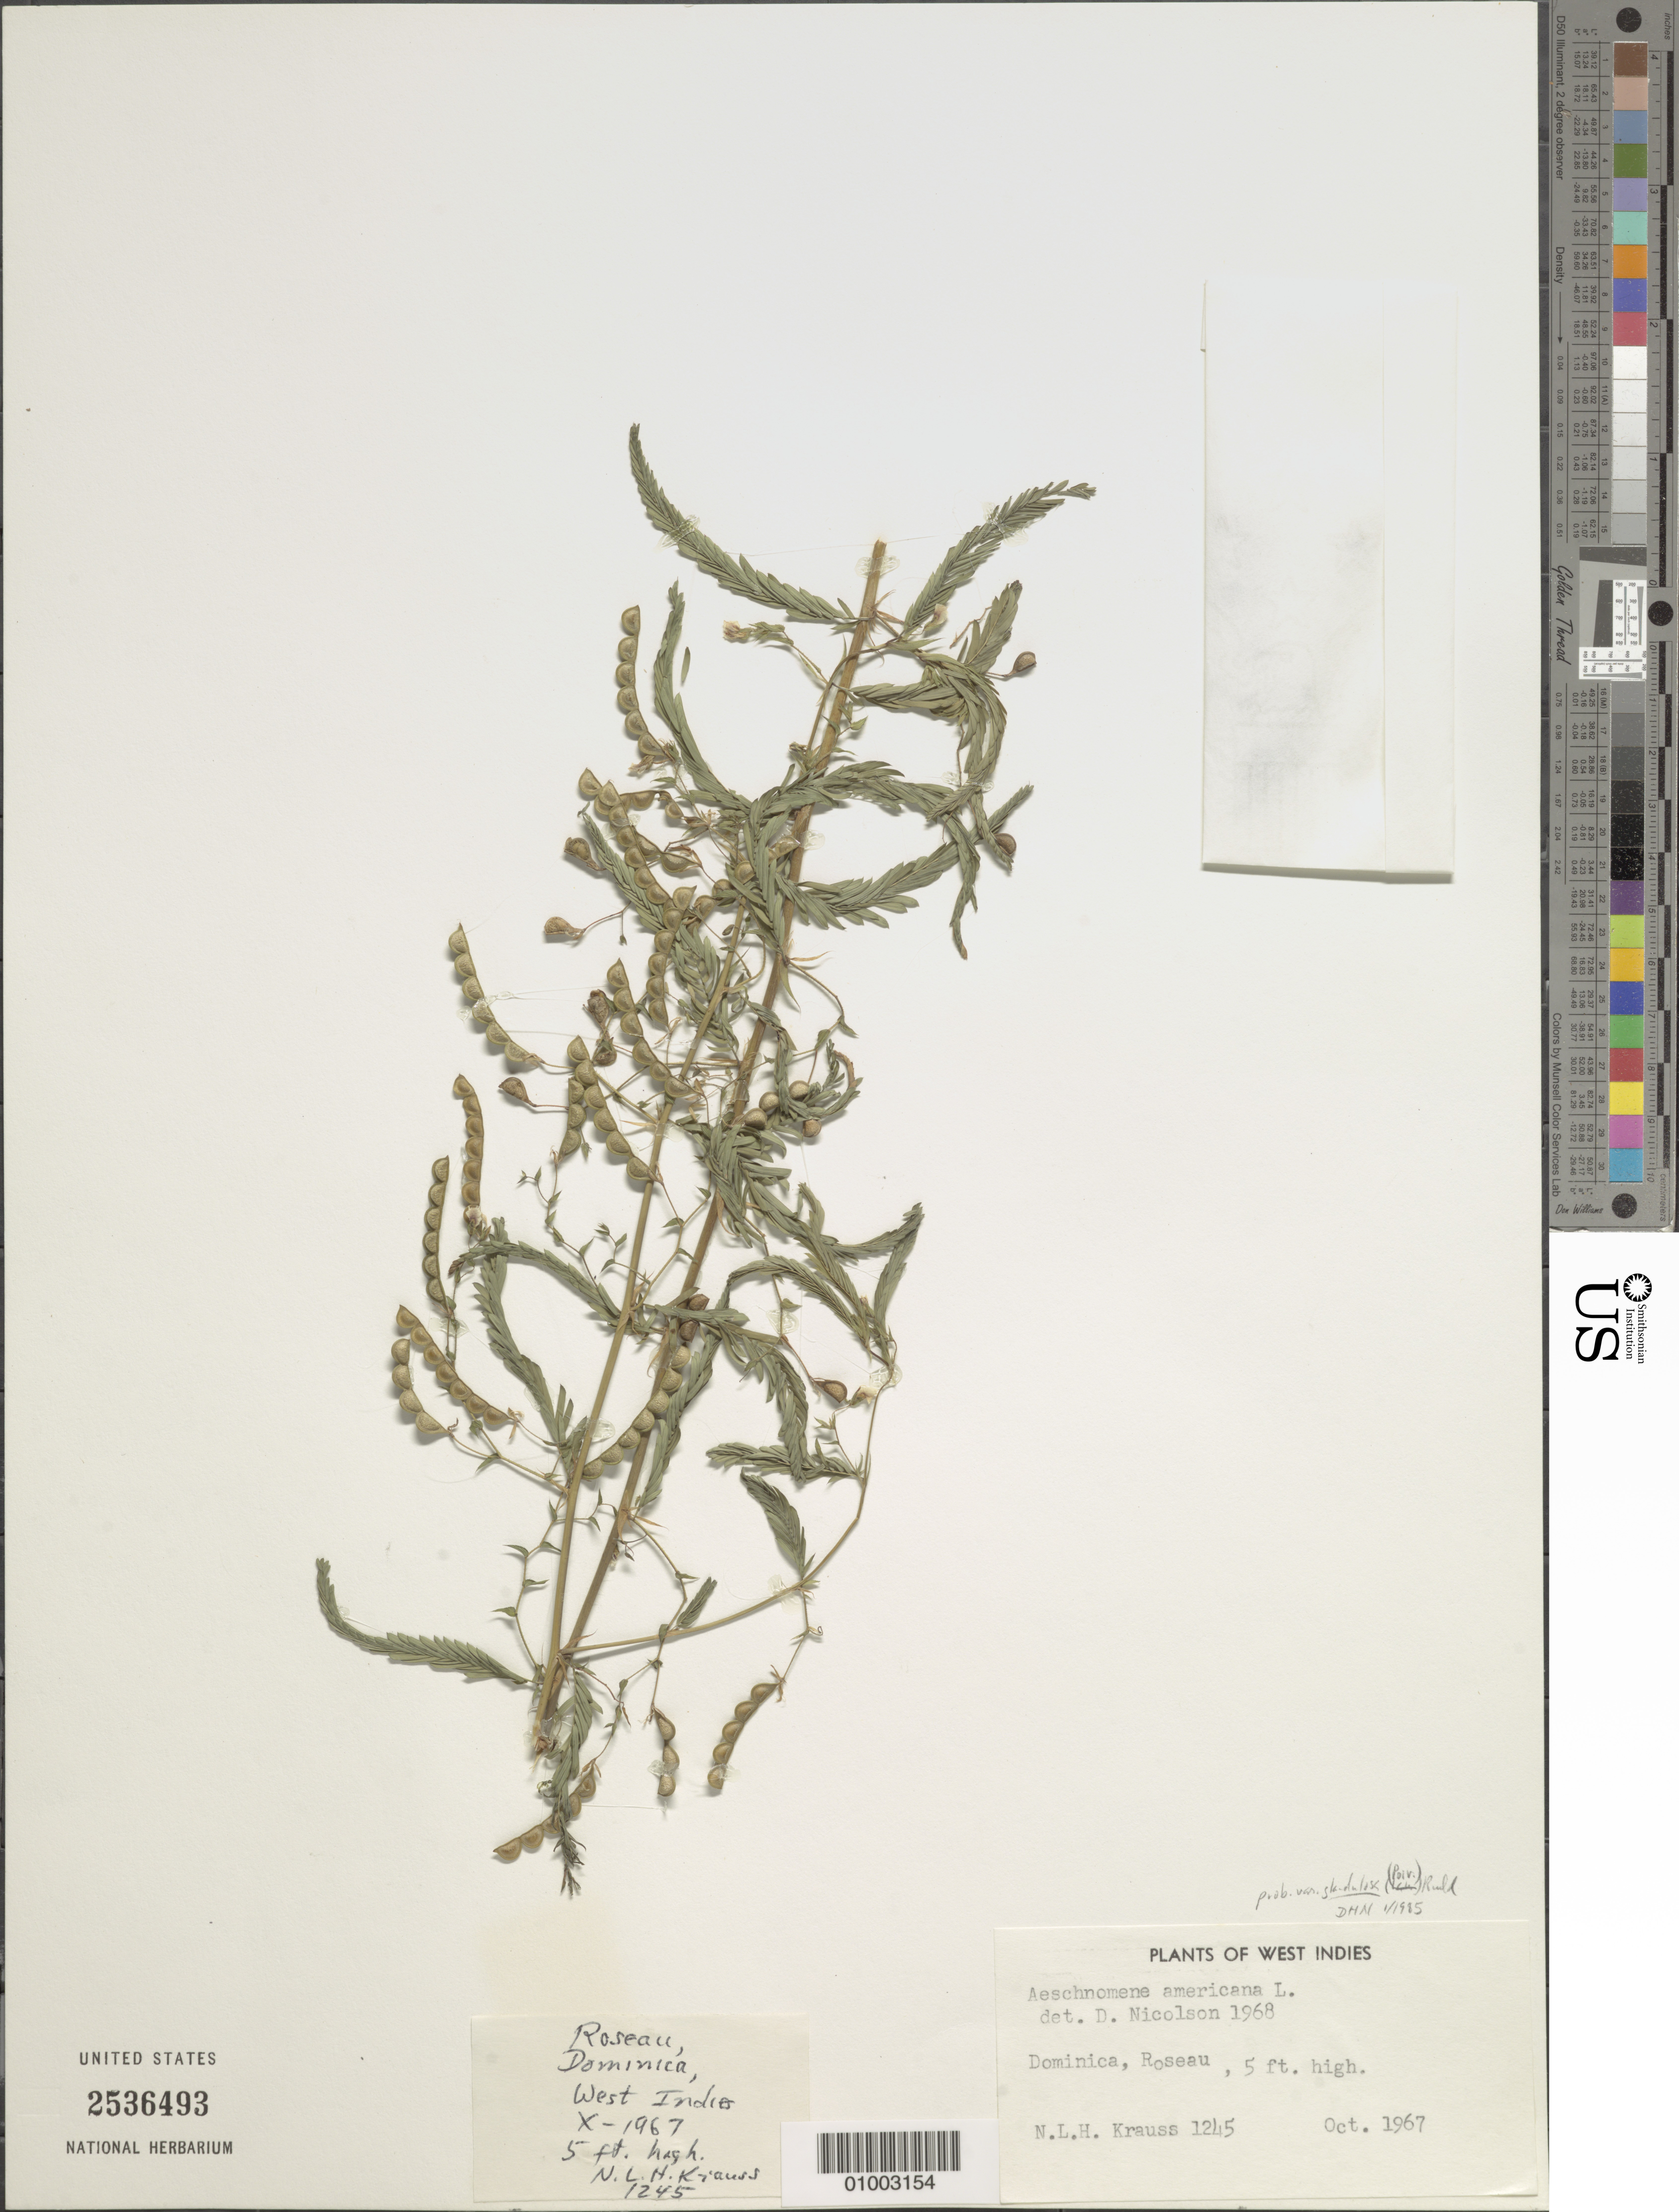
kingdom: Plantae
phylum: Tracheophyta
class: Magnoliopsida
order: Fabales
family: Fabaceae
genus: Aeschynomene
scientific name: Aeschynomene americana var. glandulosa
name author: (Poir.) Rudd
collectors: N. Krauss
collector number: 1245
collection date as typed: Oct 1967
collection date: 1967-10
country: Dominica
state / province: St. George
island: Dominica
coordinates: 0 N, 0 E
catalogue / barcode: US 2536493